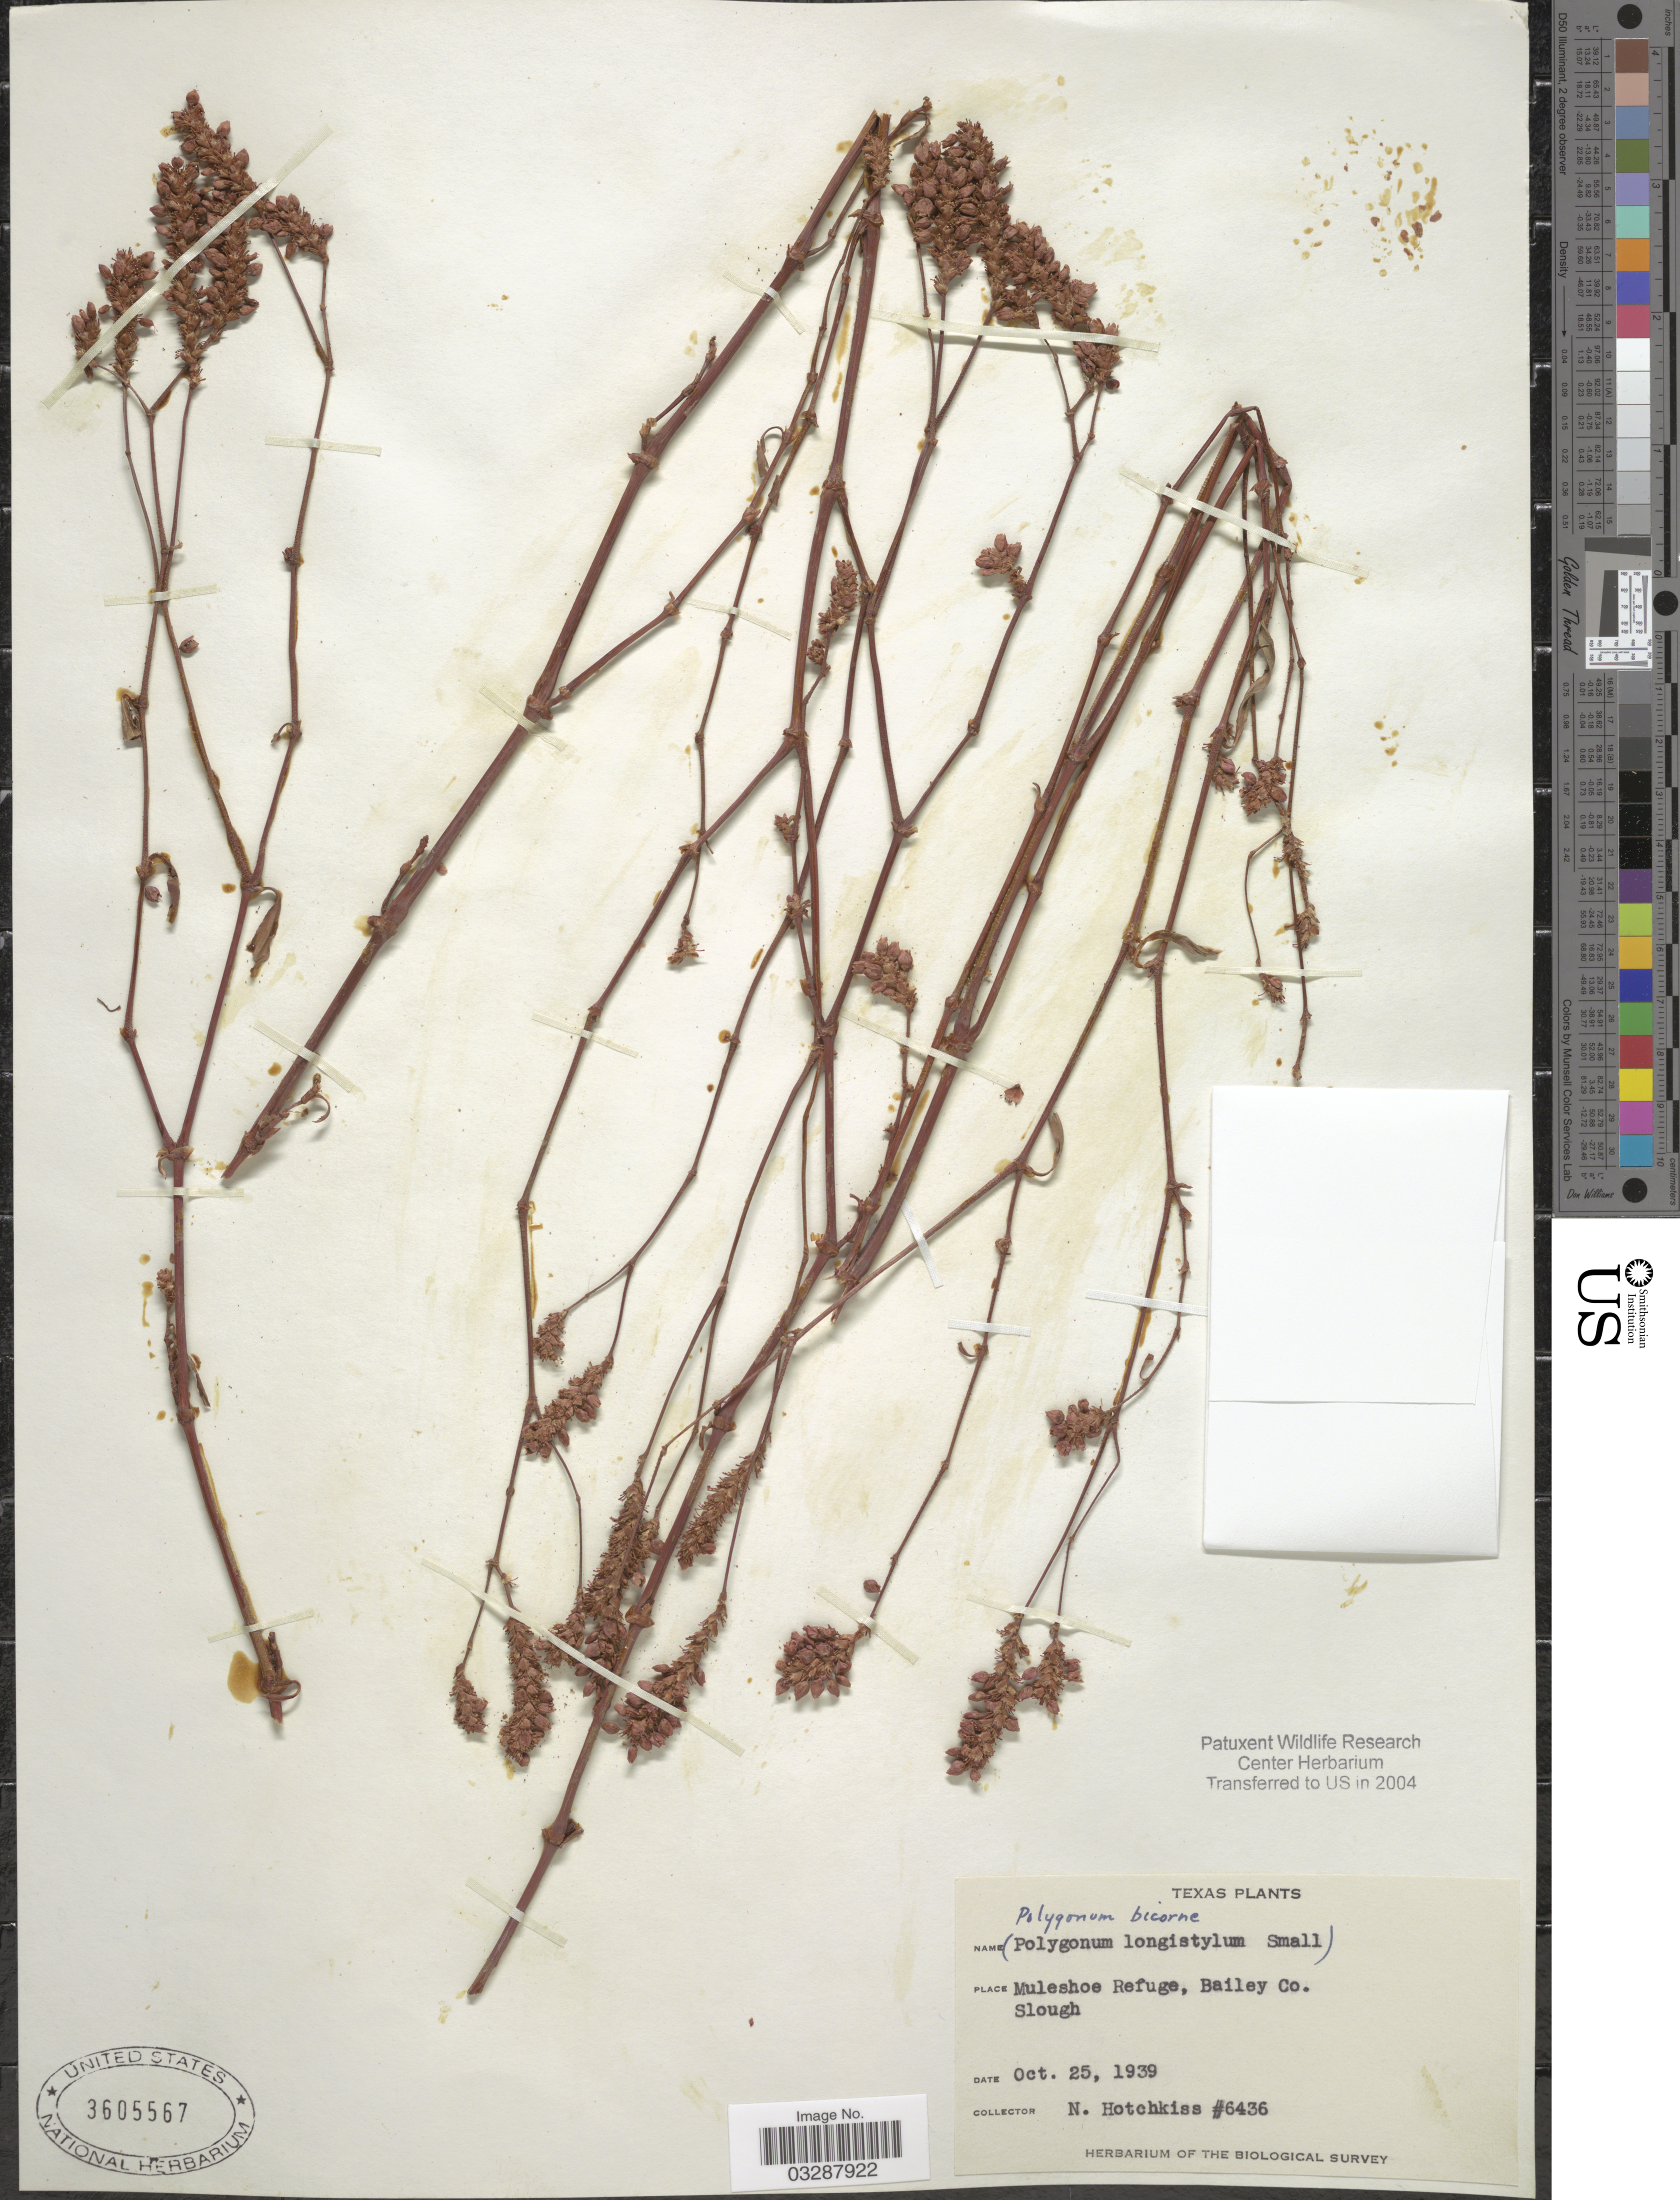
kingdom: Plantae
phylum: Tracheophyta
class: Magnoliopsida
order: Caryophyllales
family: Polygonaceae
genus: Persicaria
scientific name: Persicaria bicornis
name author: (Raf.) Nieuwl.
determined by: Atha, D. E.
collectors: N. Hotchkiss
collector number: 6436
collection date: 1939-10-25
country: United States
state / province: Texas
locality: Muleshoe Refuge, Bailey Co. Slough.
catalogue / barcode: US 3605567